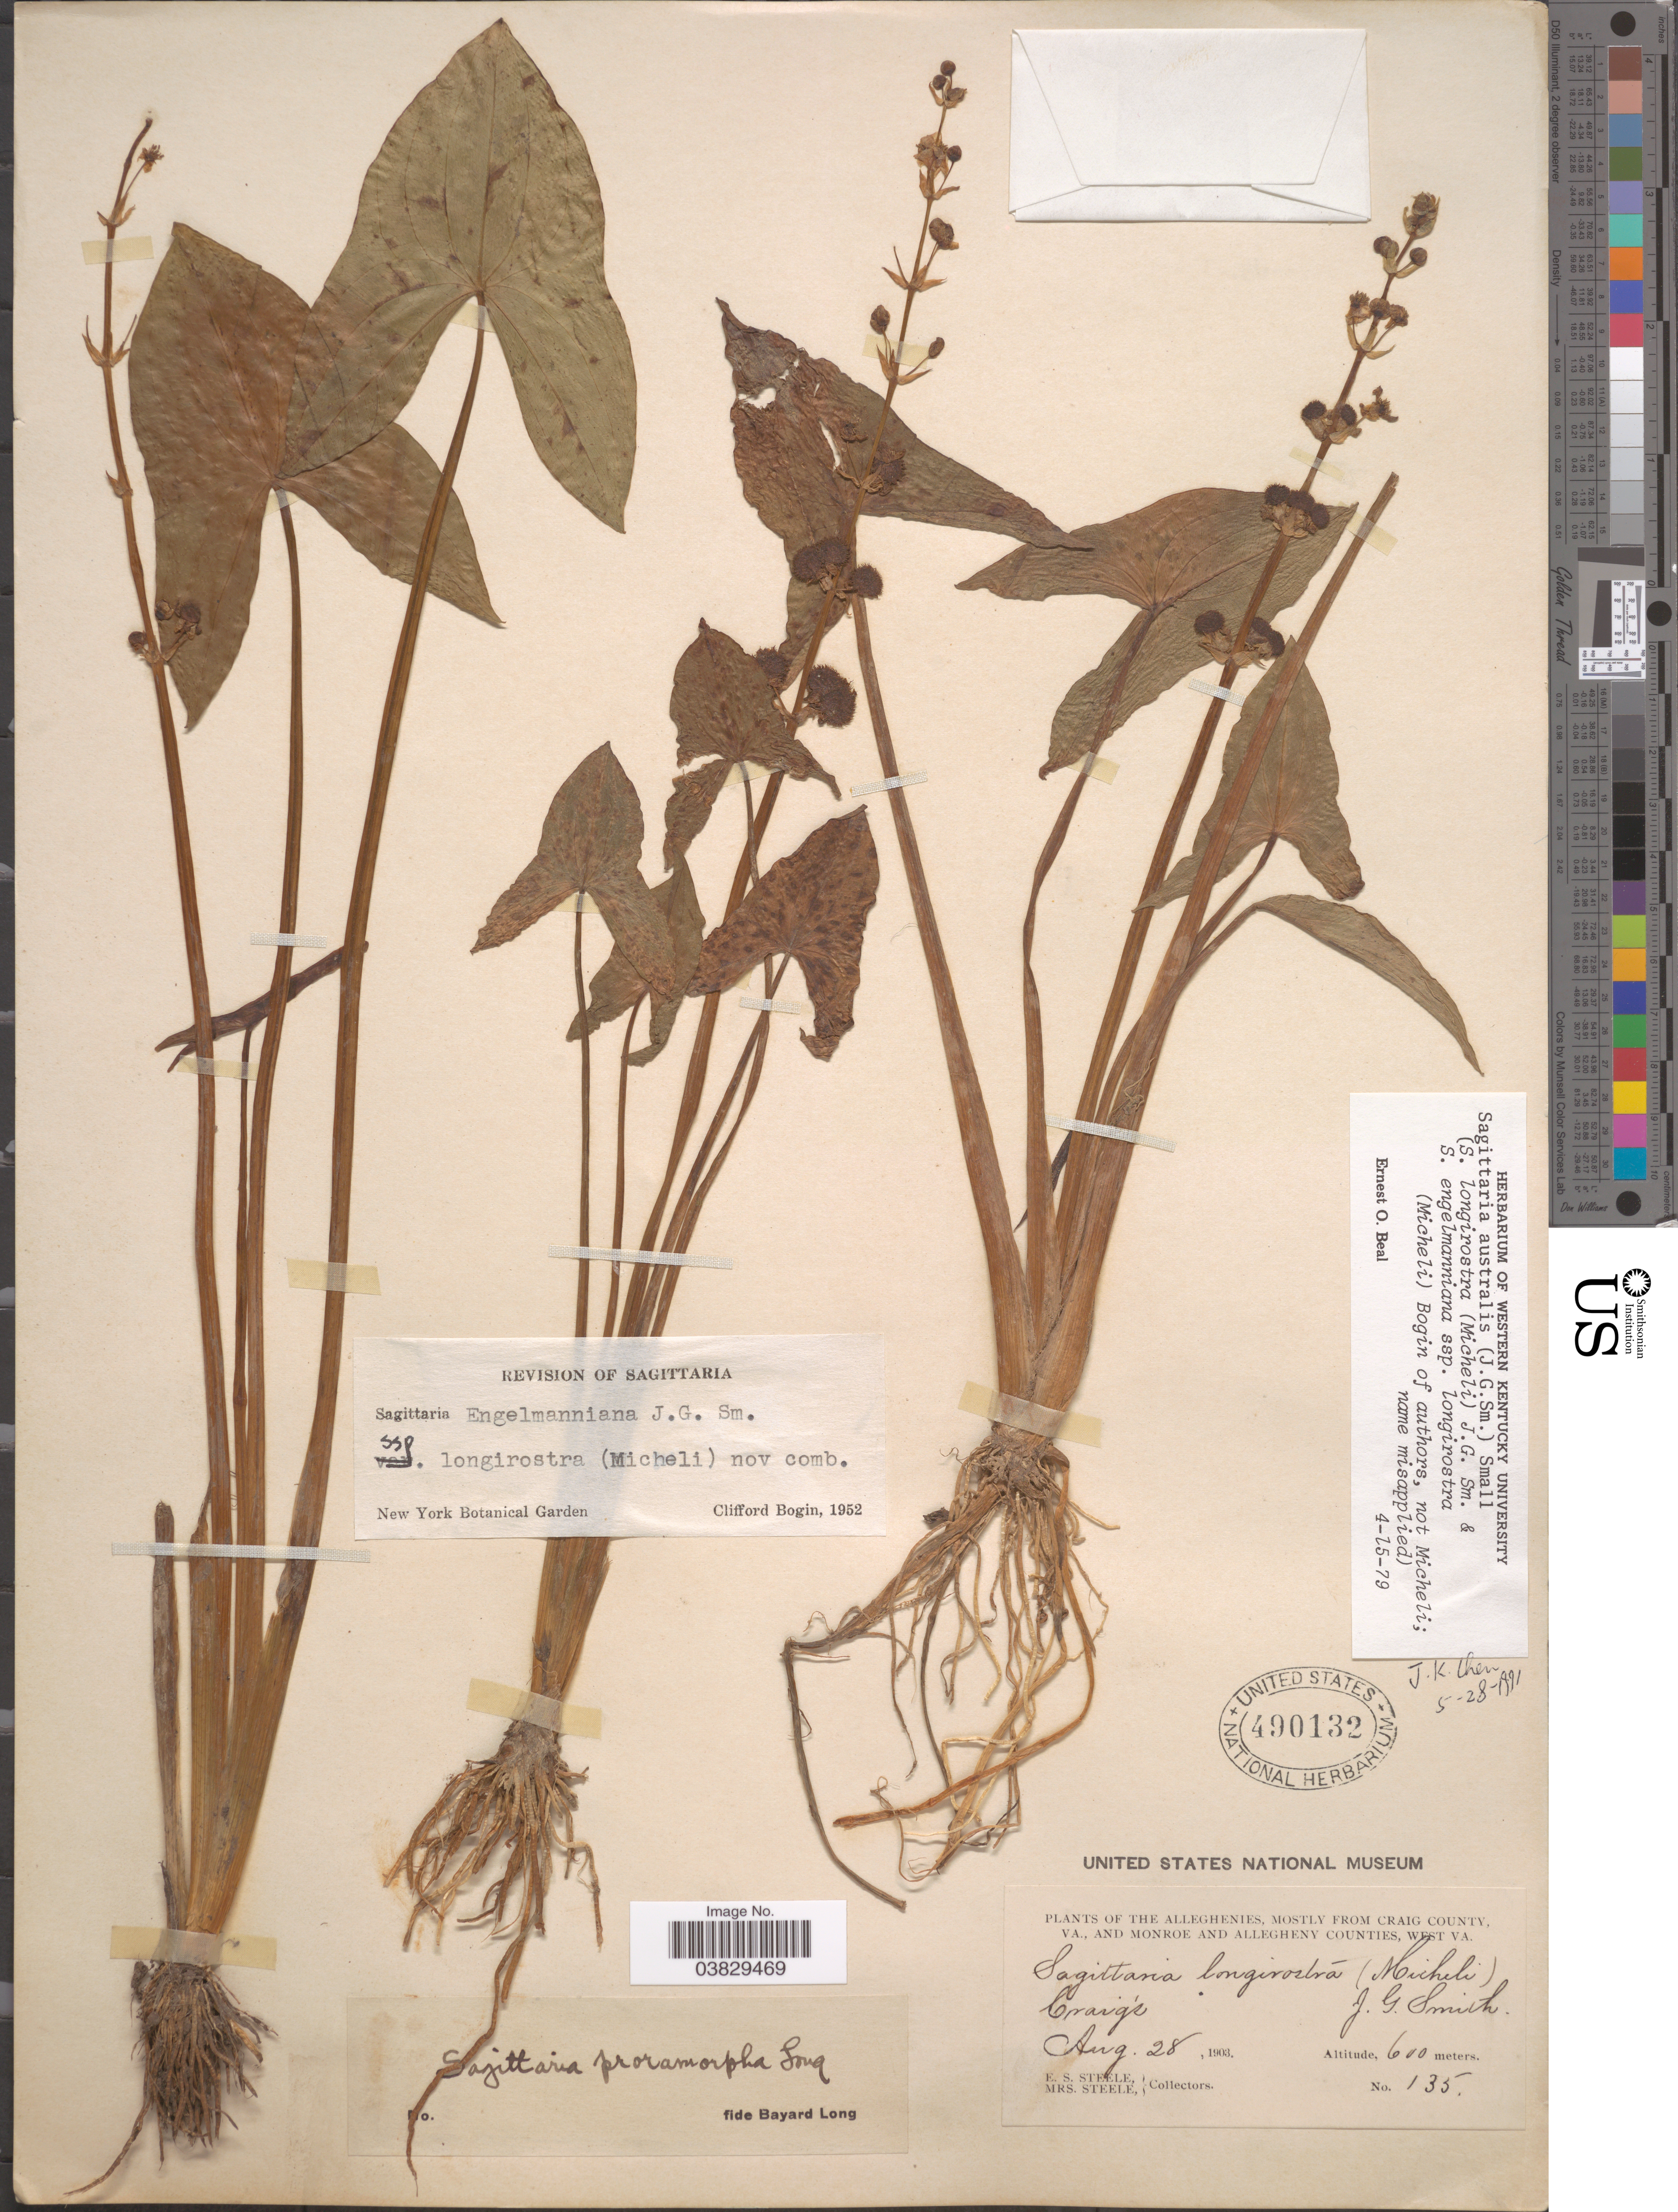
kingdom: Plantae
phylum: Tracheophyta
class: Liliopsida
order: Alismatales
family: Alismataceae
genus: Sagittaria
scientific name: Sagittaria australis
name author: (J.G. Sm. ex C. Mohr) Small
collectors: E. Steele & Mrs. E. S. Steele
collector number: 135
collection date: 1903-08-28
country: United States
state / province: Virginia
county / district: Craig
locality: The Alleghenies, mostly from Craig County, VA and Monroe and Allegheny Counties, West VA. Craig's.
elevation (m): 600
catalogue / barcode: US 490132